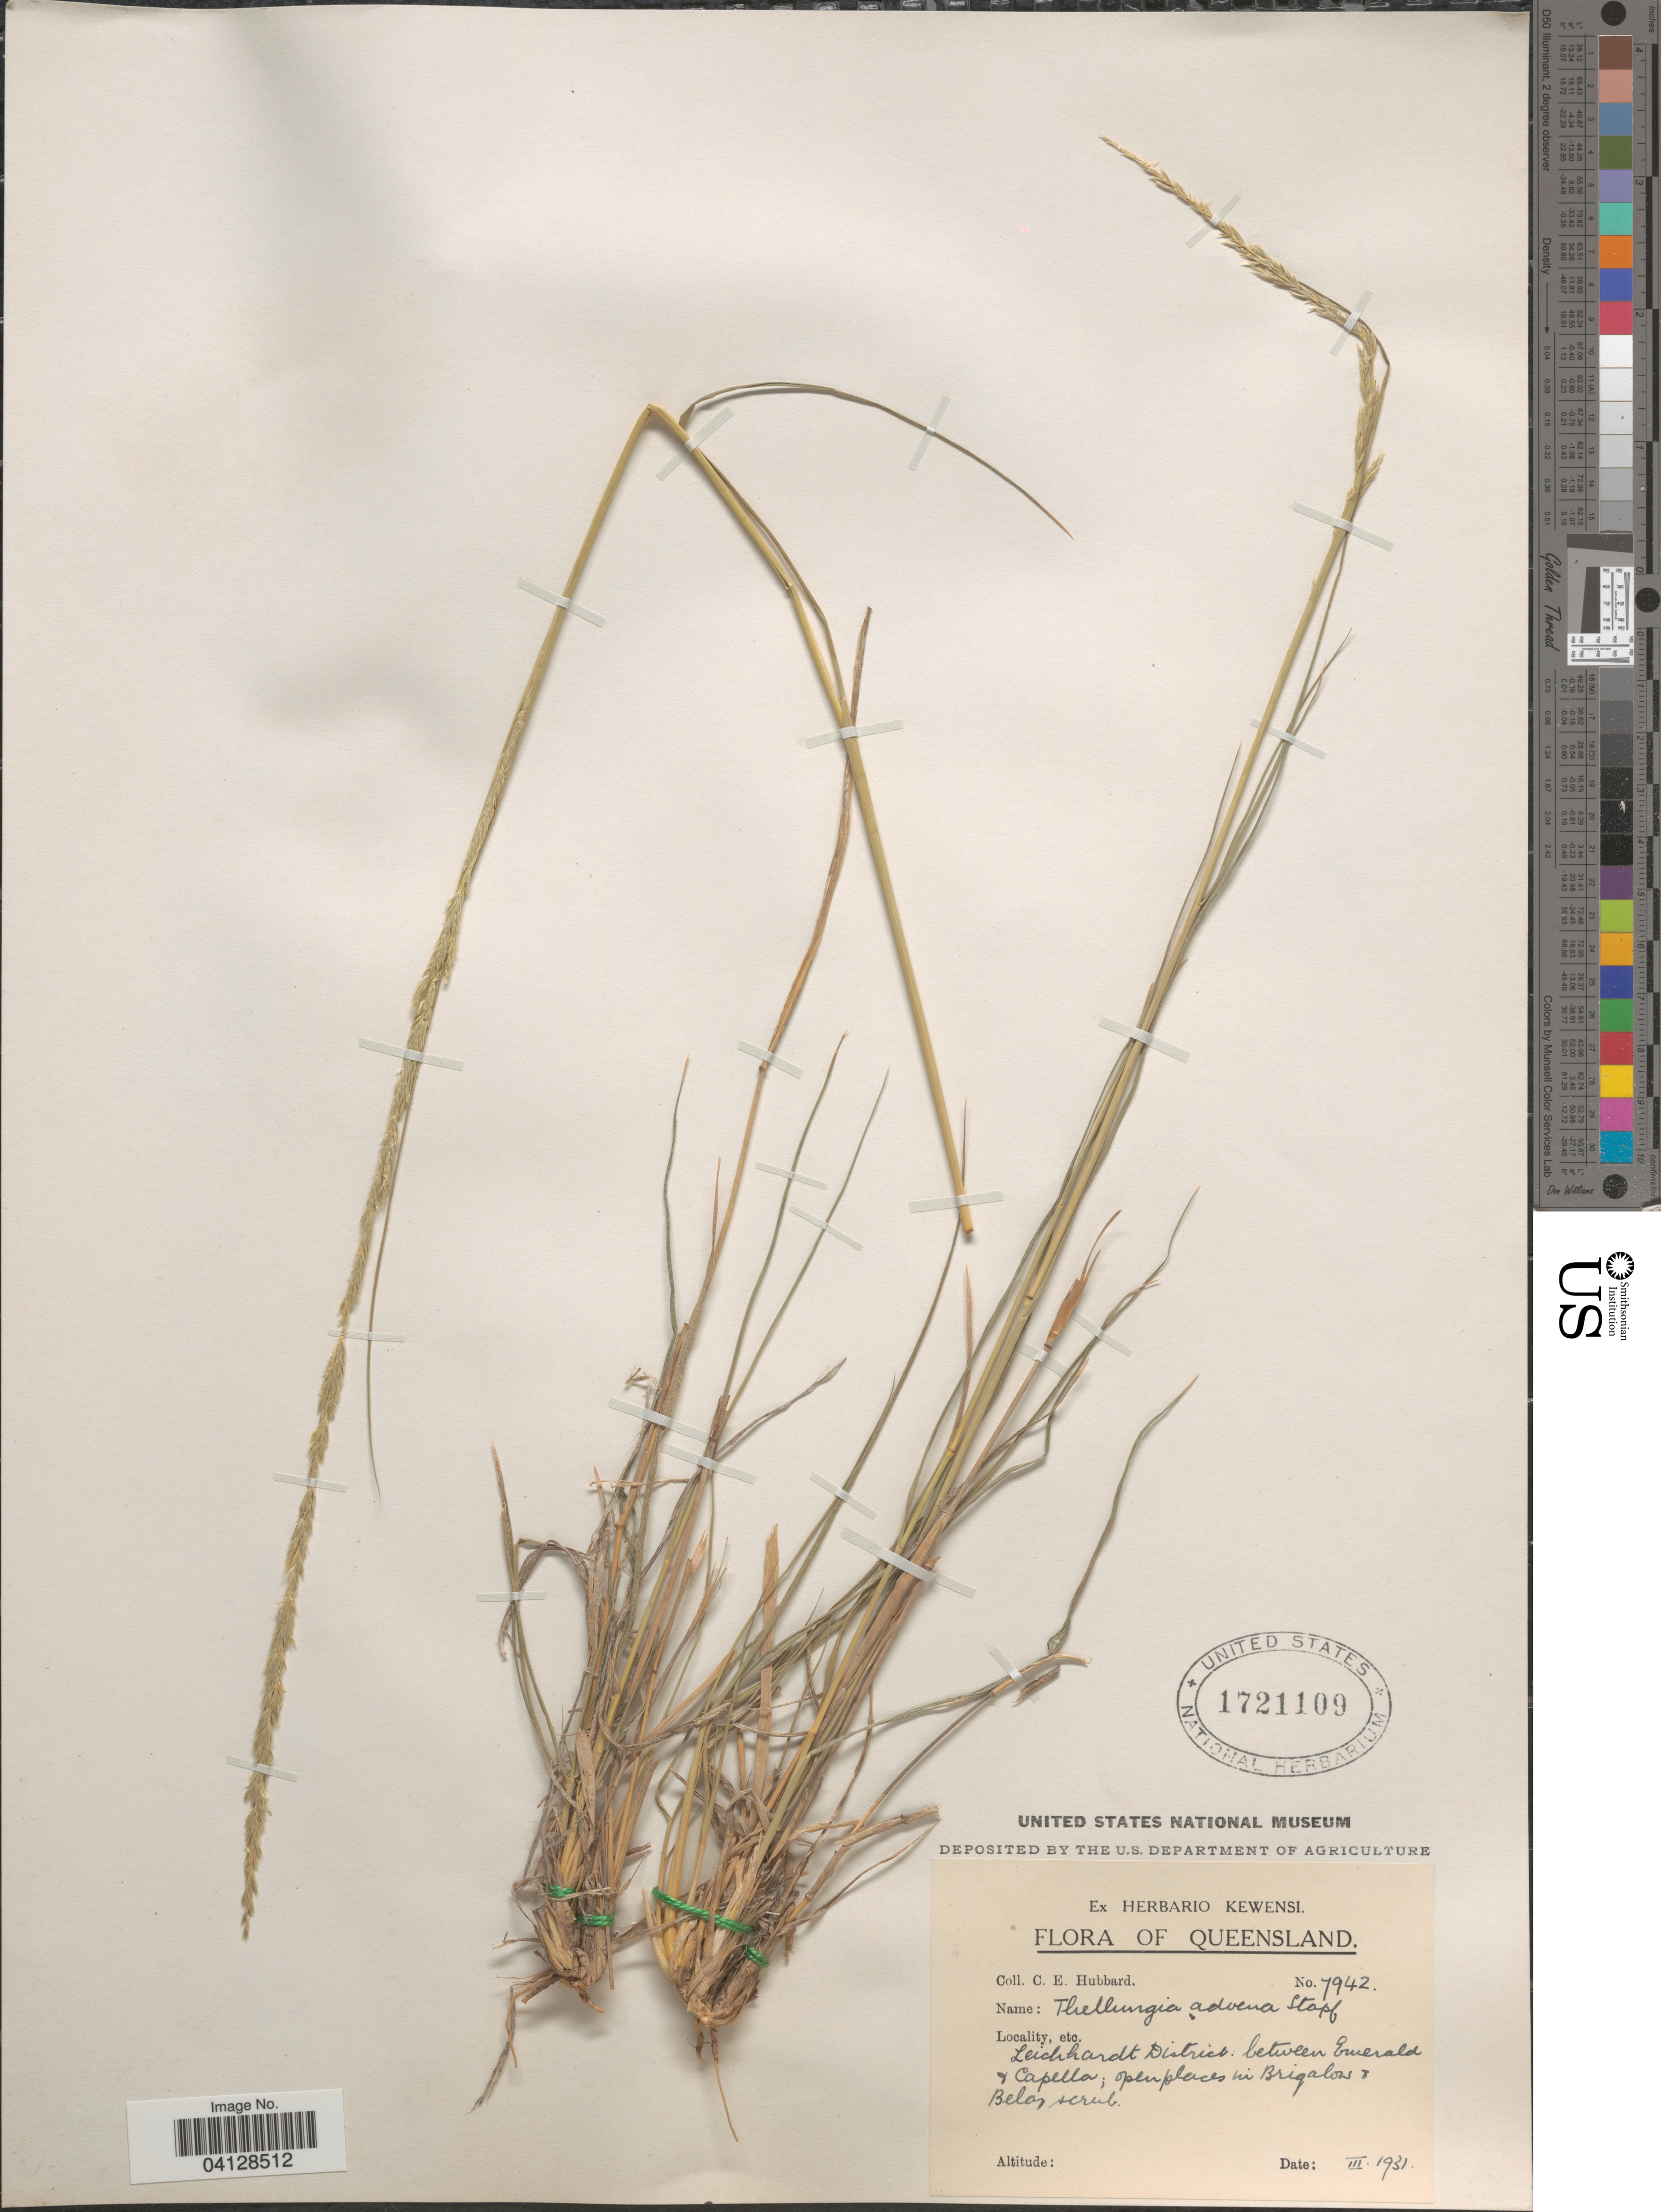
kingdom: Plantae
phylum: Tracheophyta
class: Liliopsida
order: Poales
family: Poaceae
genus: Thellungia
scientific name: Thellungia advena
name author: Stapf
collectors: C. E. Hubbard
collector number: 7942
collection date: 1931-03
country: Australia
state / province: Queensland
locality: Leichhardt District. between Emerald & Capella.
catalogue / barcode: US 1721109